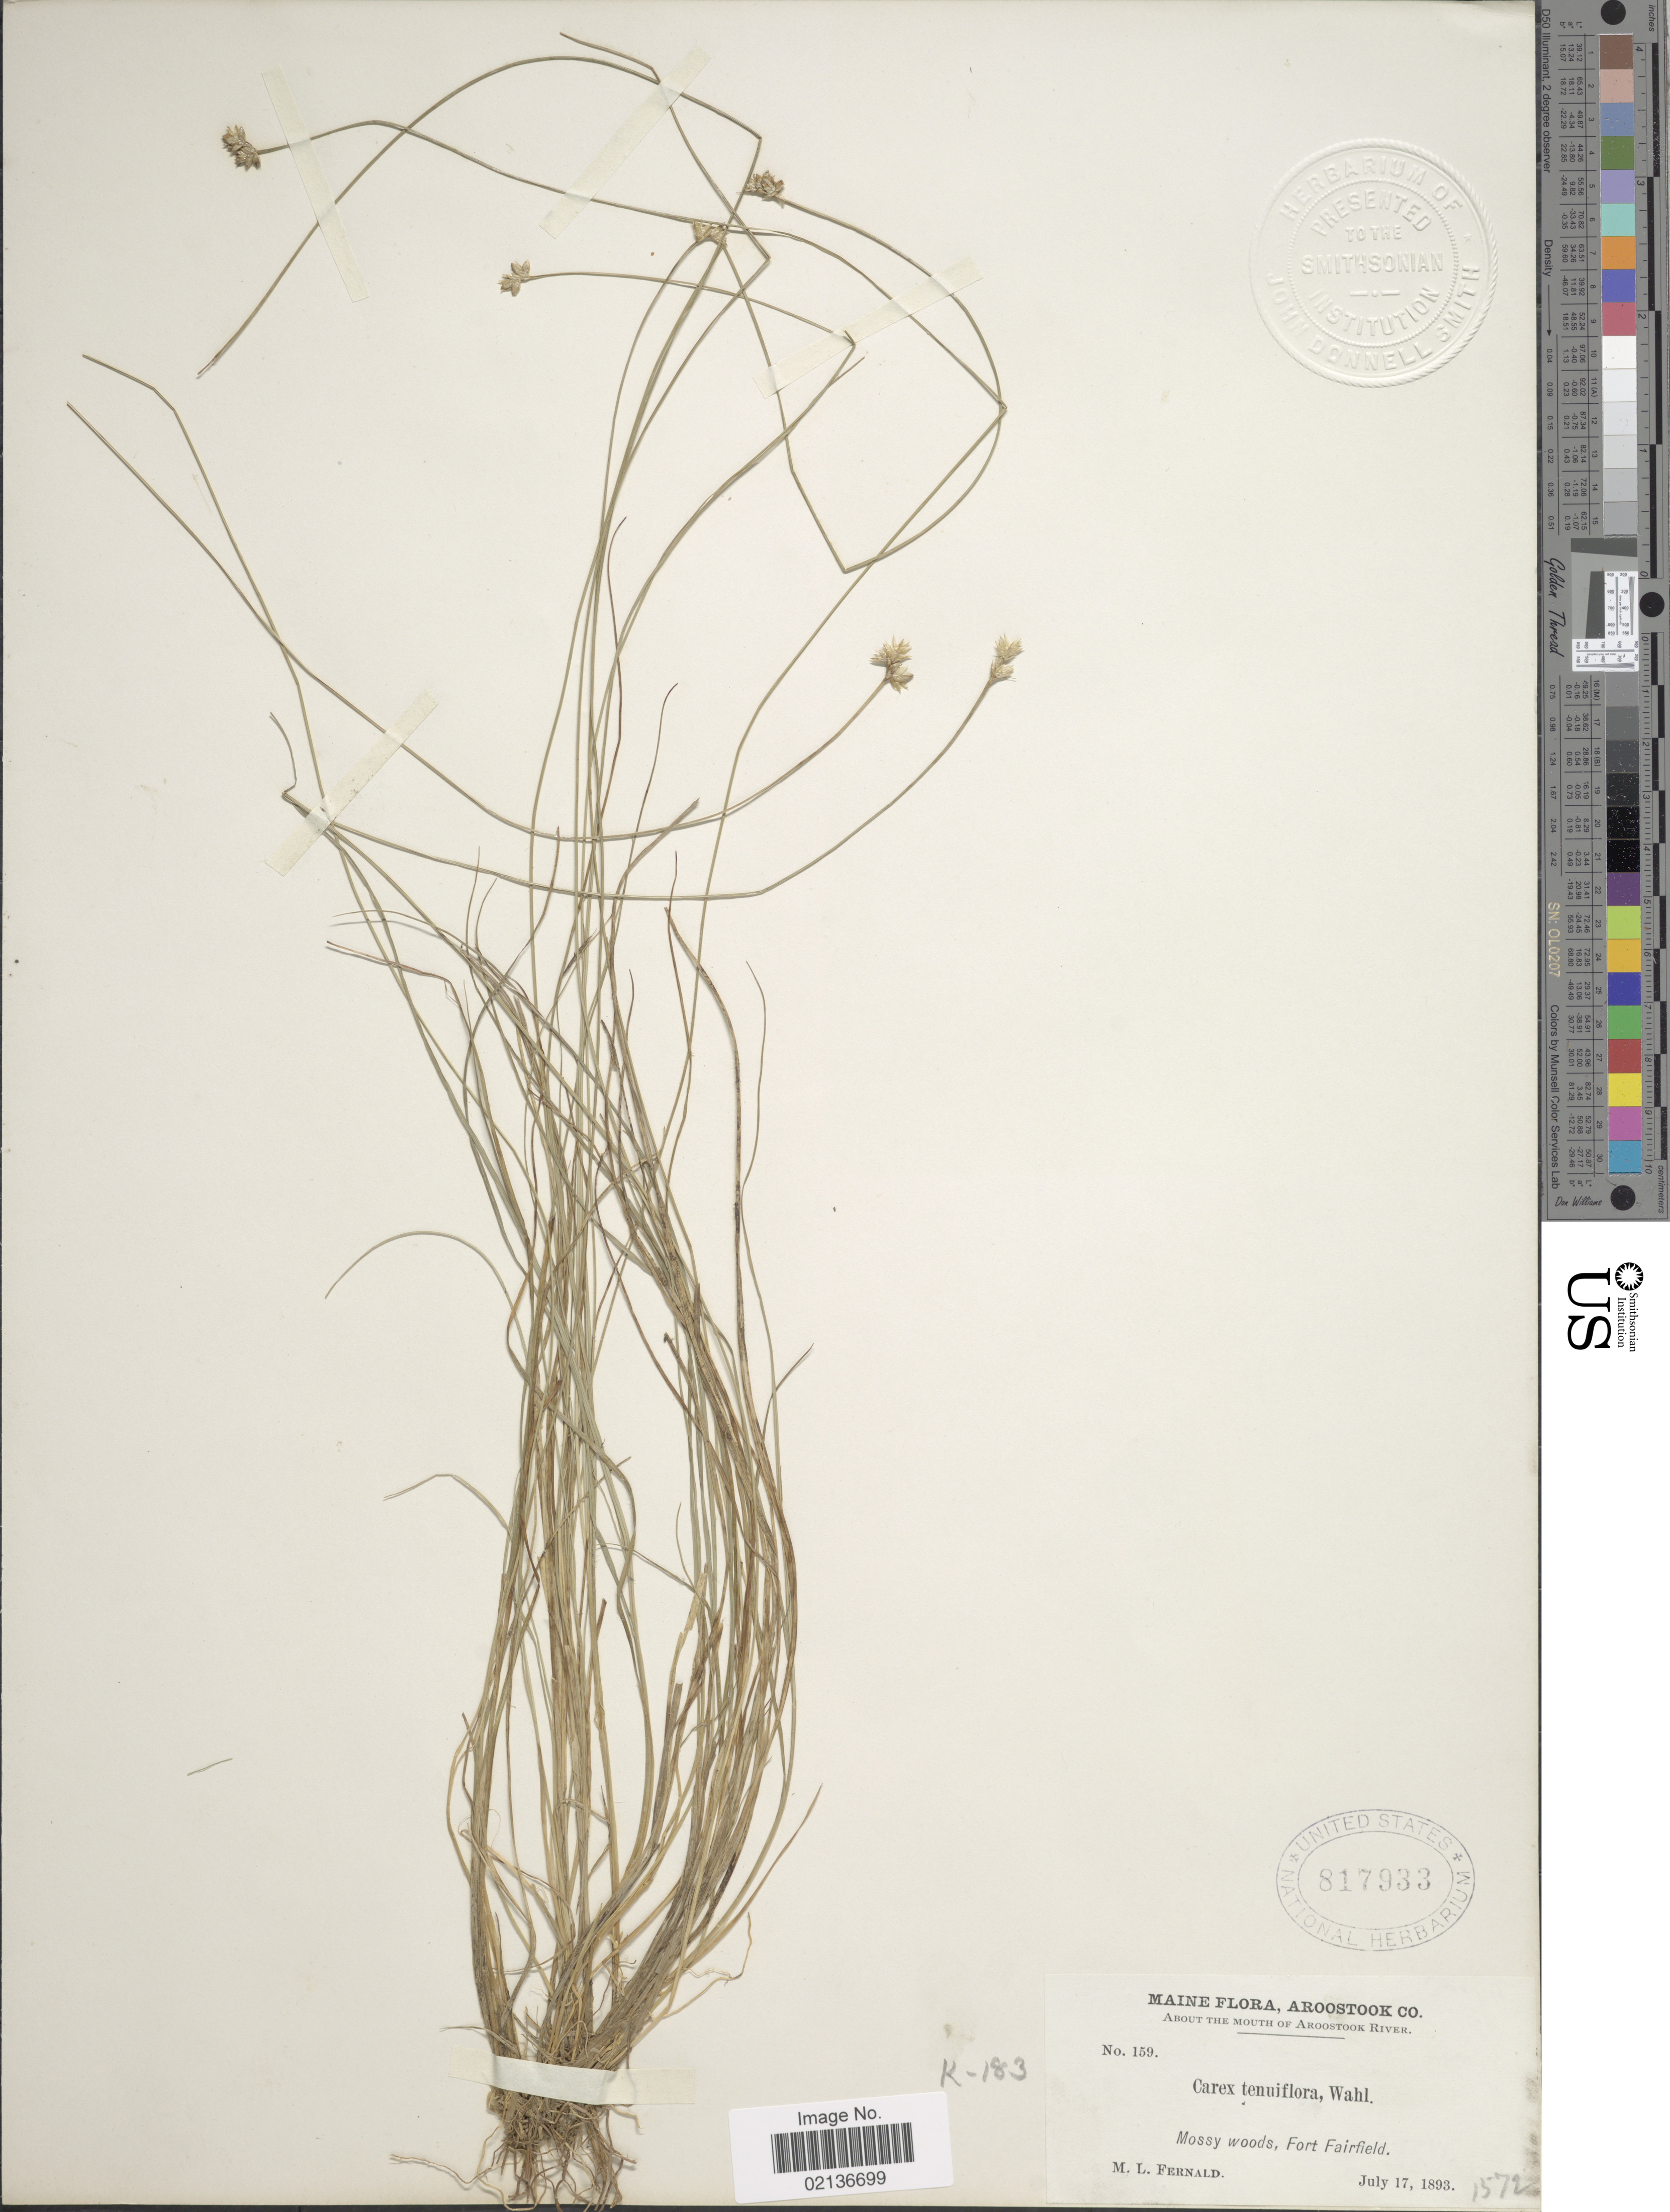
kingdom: Plantae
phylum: Tracheophyta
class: Liliopsida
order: Poales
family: Cyperaceae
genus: Carex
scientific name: Carex tenuiflora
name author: Wahlenb.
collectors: M. L. Fernald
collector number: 159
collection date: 1893-07-17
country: United States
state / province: Maine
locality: Maine, Aroostook Co., About the Mouth of Aroostook River, Mossy woods, Fort Fairfield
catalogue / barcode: US 817933